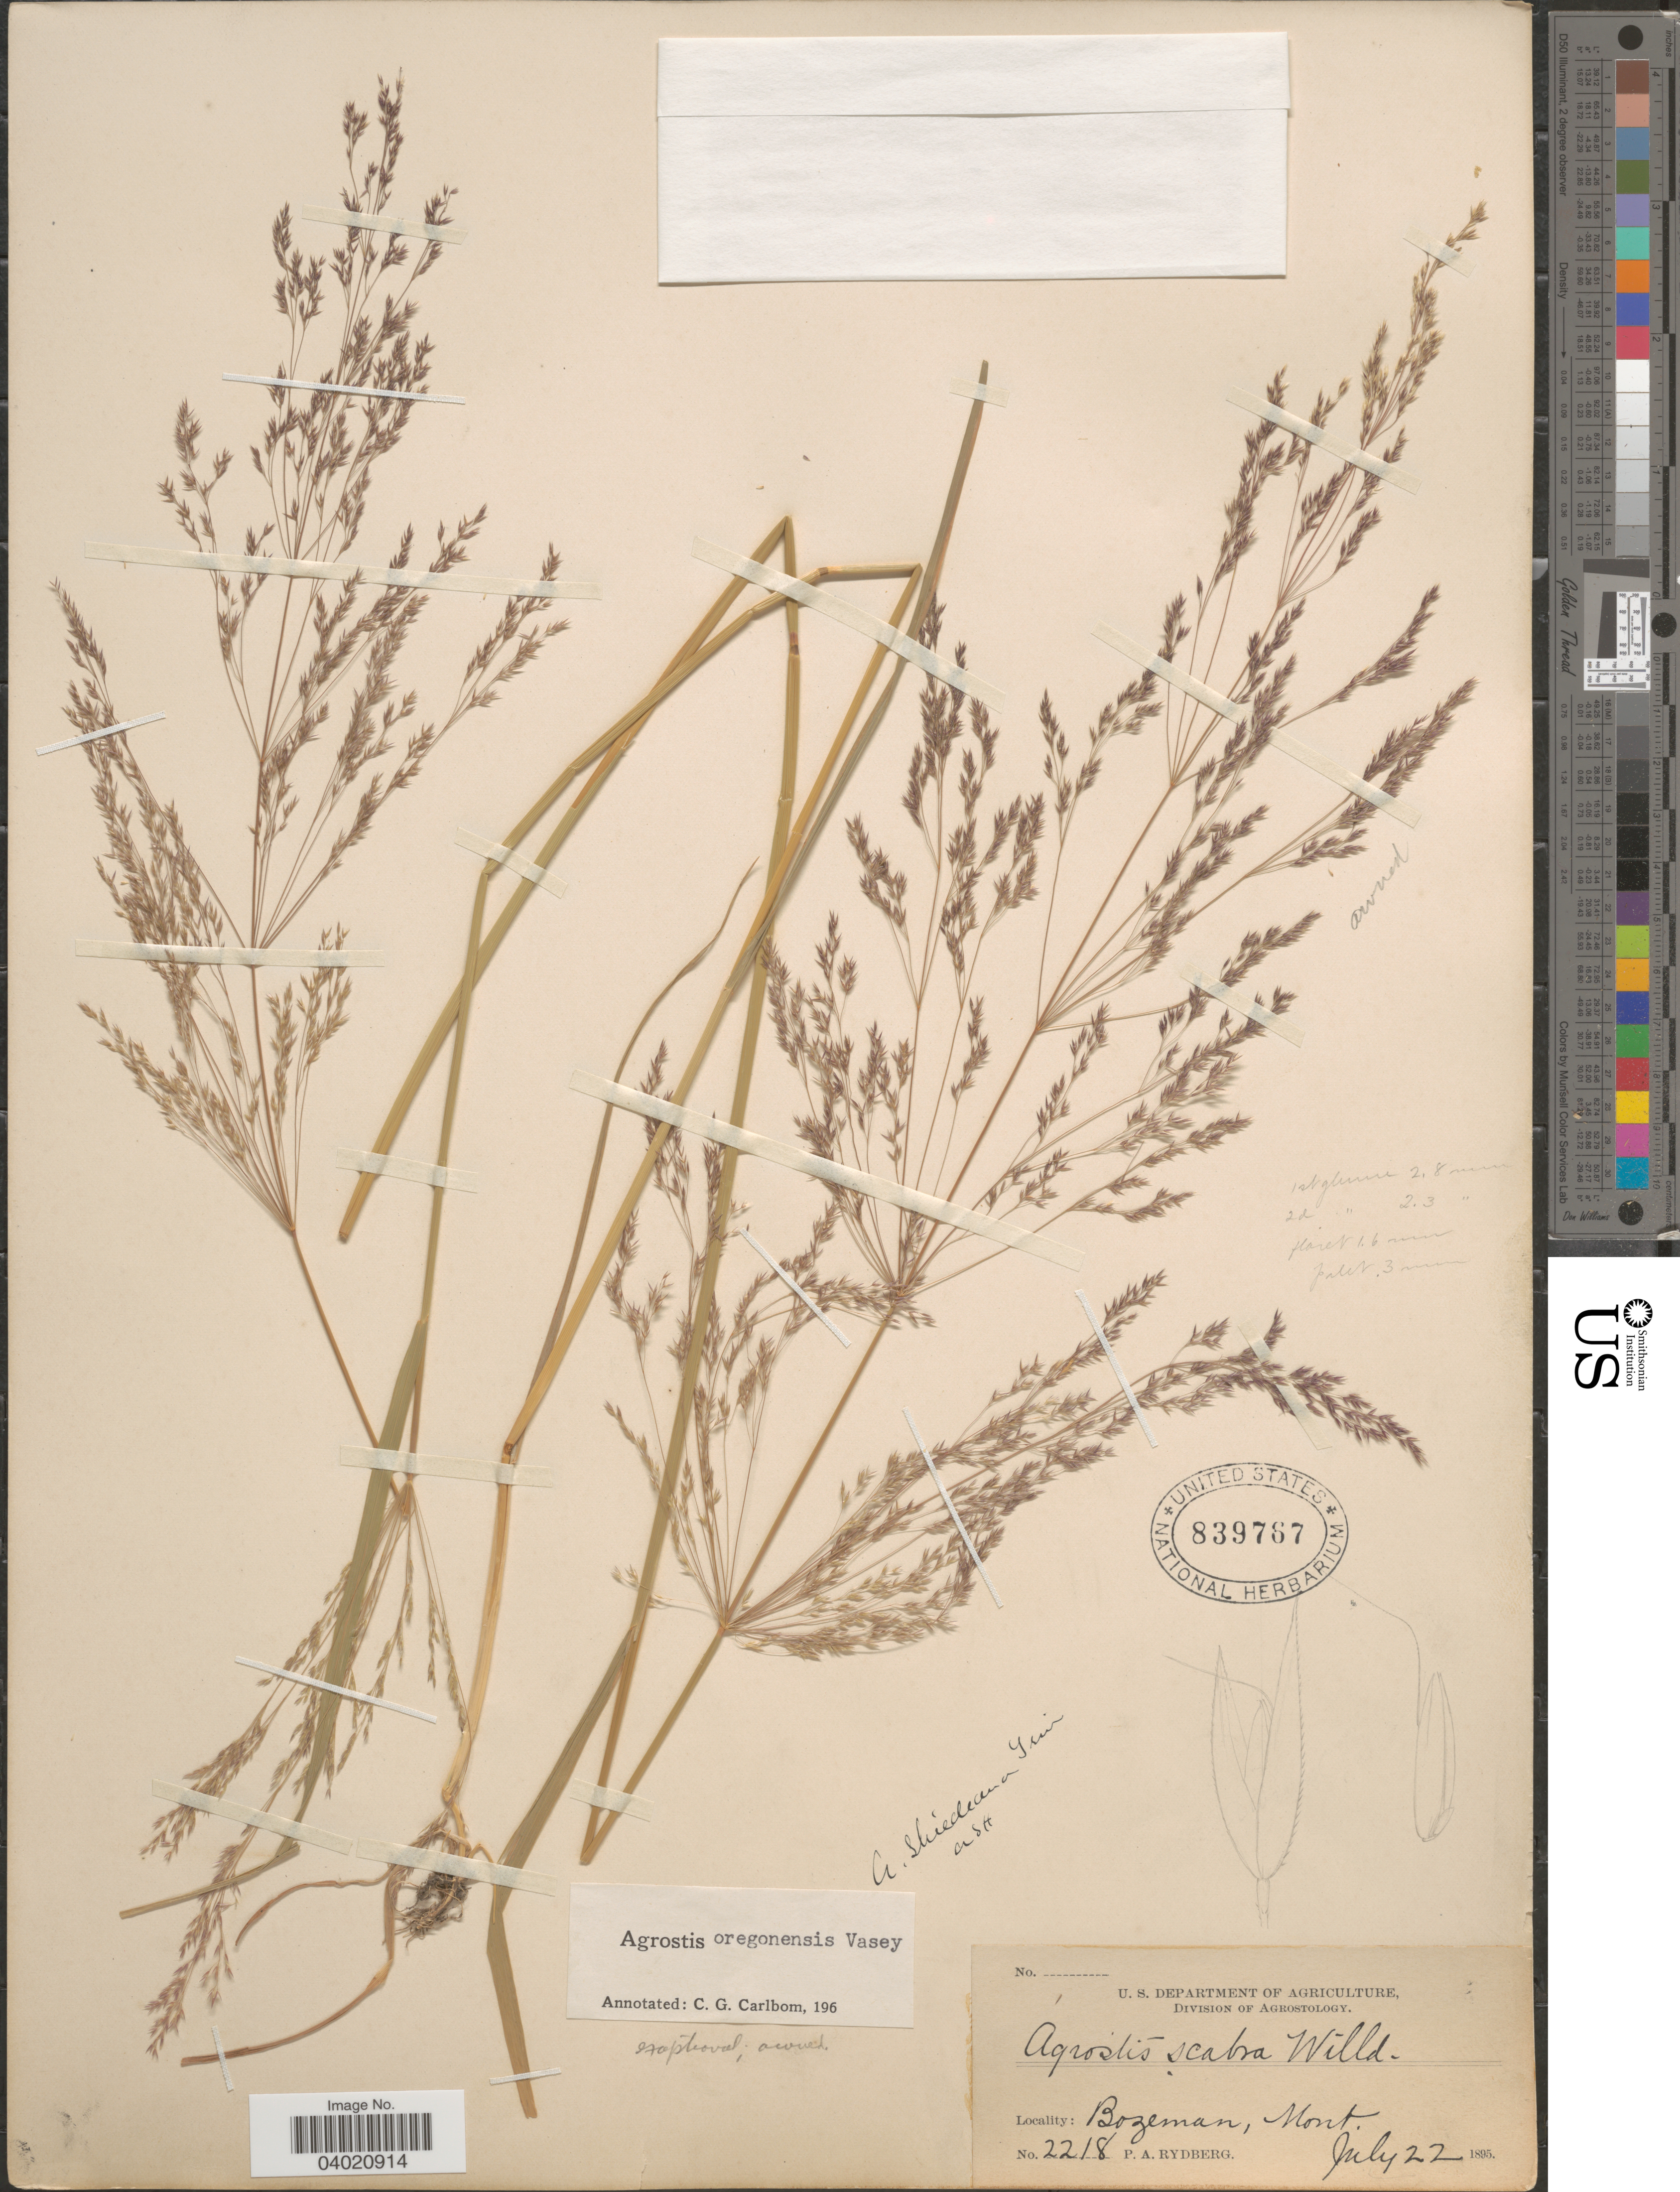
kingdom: Plantae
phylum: Tracheophyta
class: Liliopsida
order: Poales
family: Poaceae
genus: Agrostis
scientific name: Agrostis oregonensis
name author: Vasey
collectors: P. A. Rydberg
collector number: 2218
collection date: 1895-07-22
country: United States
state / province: Montana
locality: Bozeman.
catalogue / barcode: US 839767